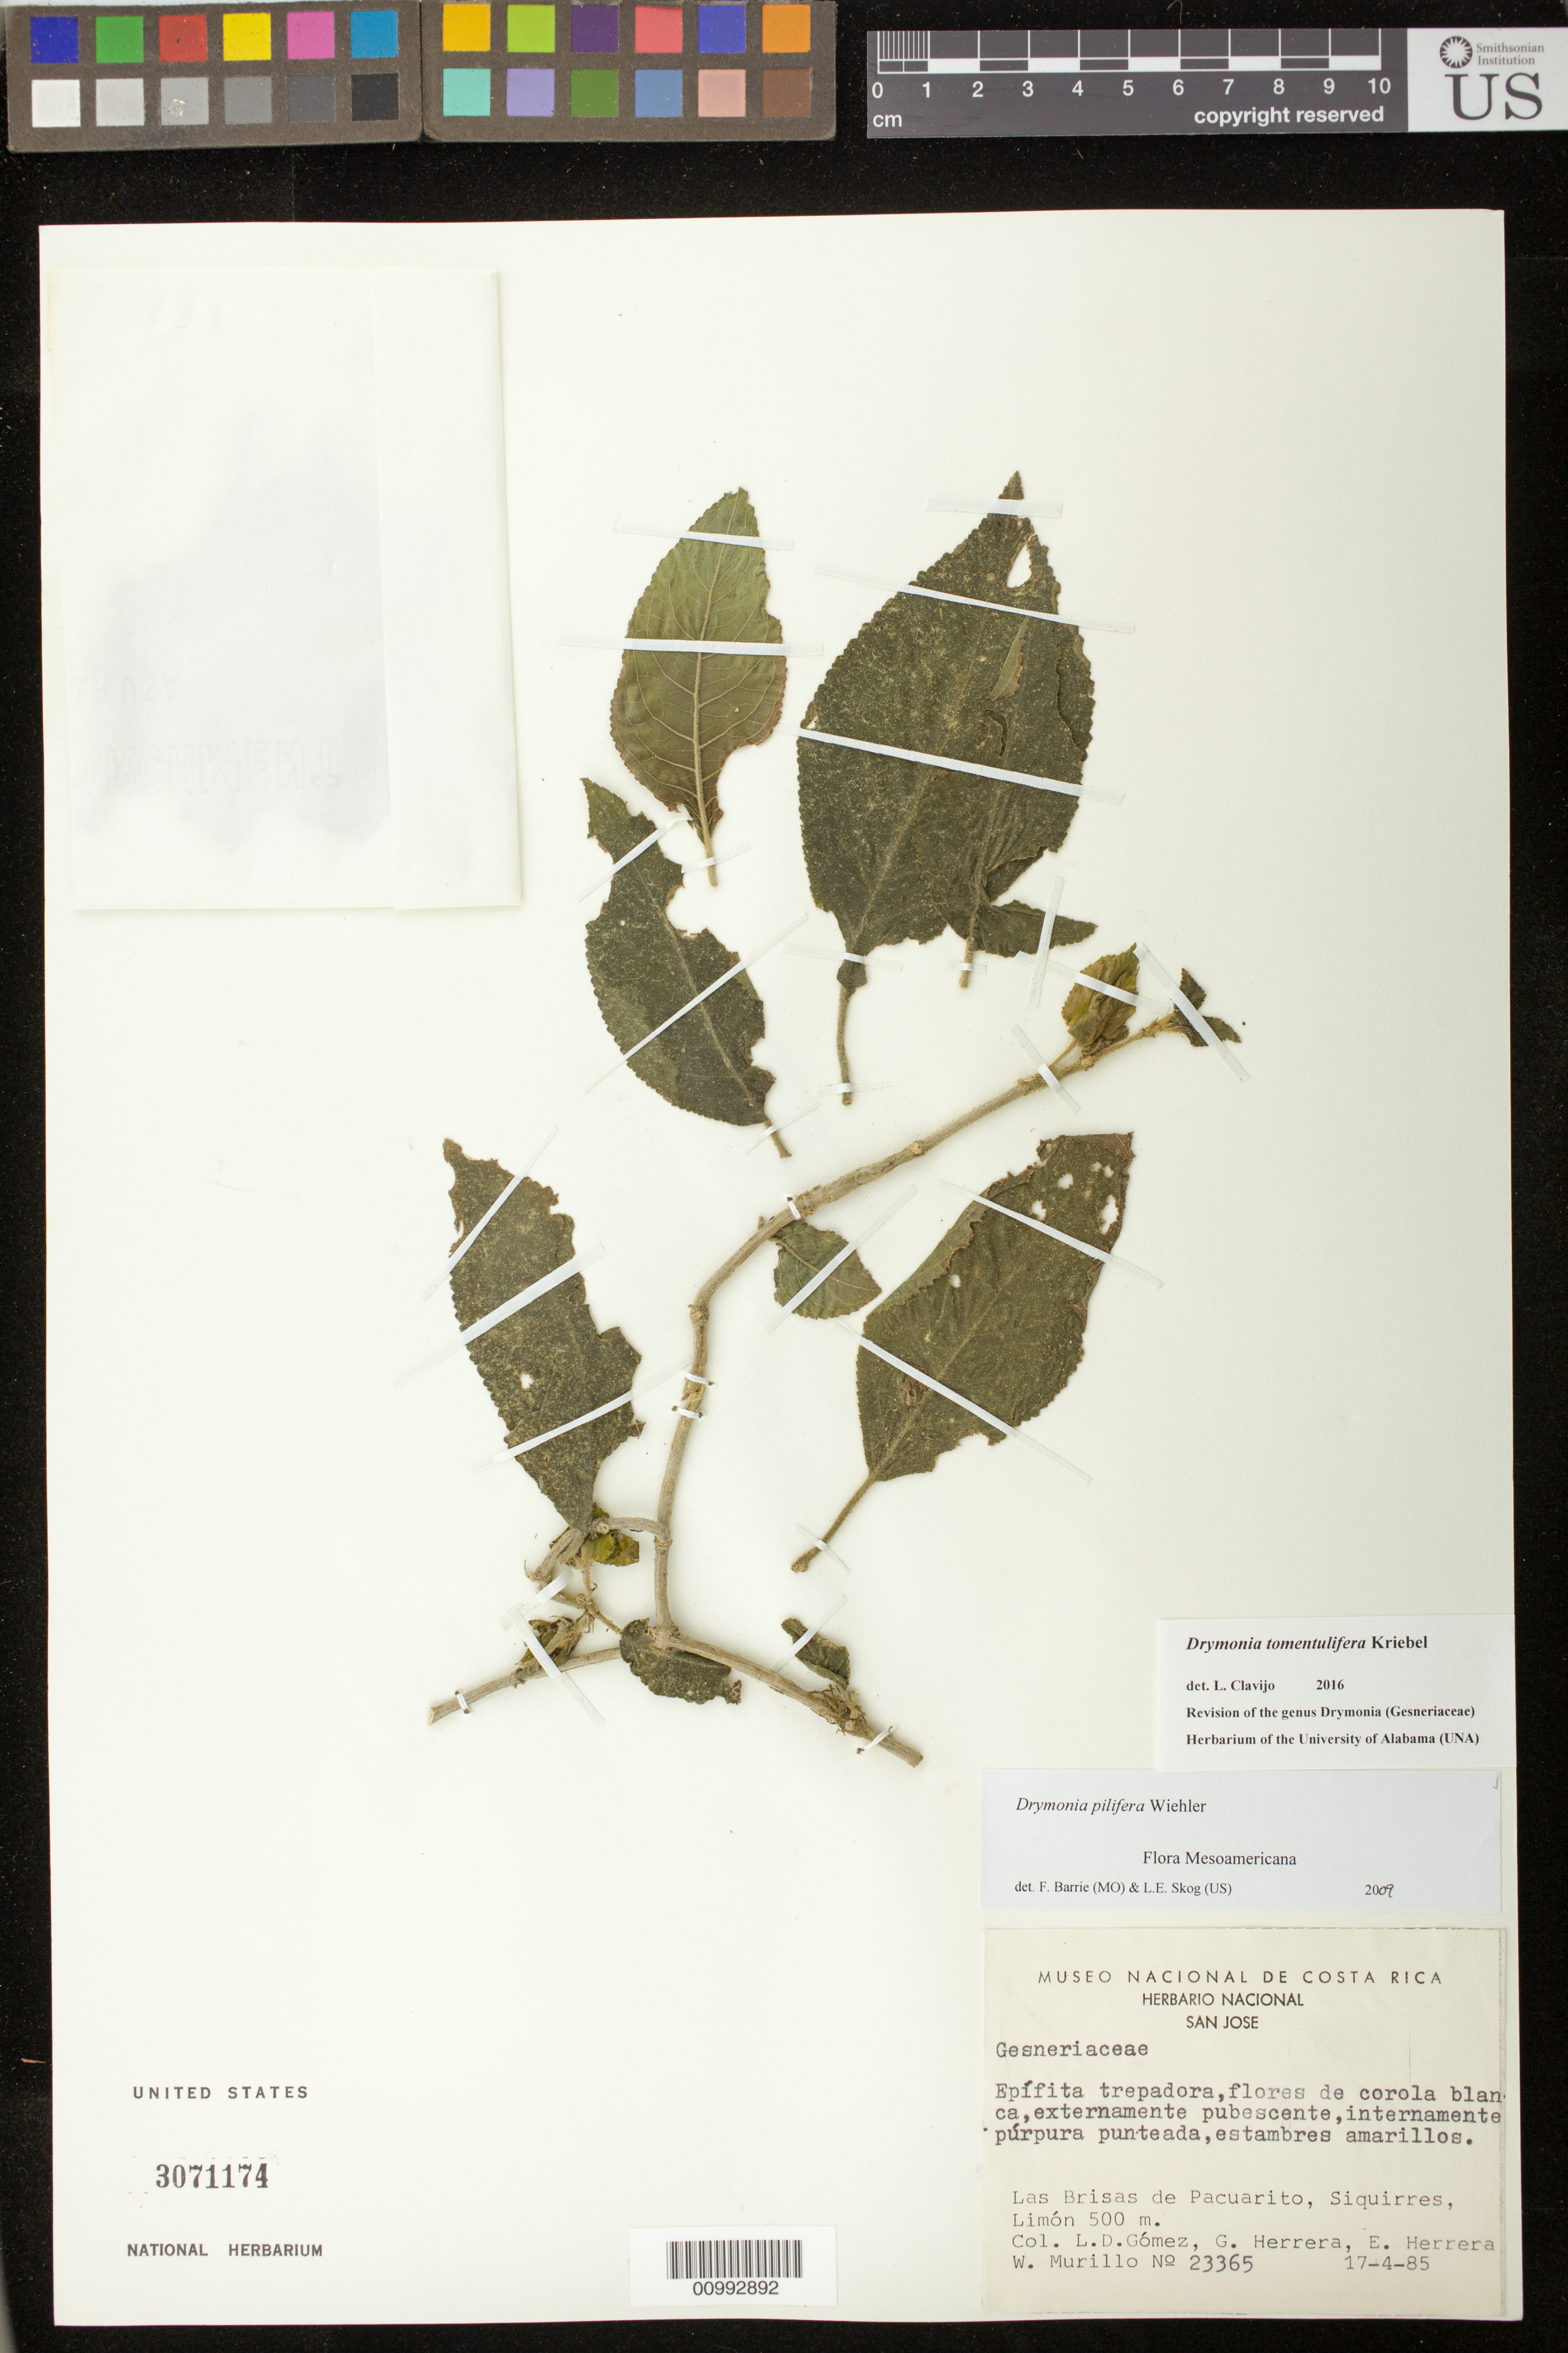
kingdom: Plantae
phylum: Tracheophyta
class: Magnoliopsida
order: Lamiales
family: Gesneriaceae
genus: Drymonia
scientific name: Drymonia tomentulifera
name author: Kriebel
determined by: Clavijo, L.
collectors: L. D. Gómez, G. Herrera, E. Herrera & W. Murillo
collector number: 23365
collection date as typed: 17 Apr 1985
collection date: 1985-04-17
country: Costa Rica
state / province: Limón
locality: Las Brisas de Pacuarito, Siquirres, Limón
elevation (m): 500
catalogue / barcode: US 3071174